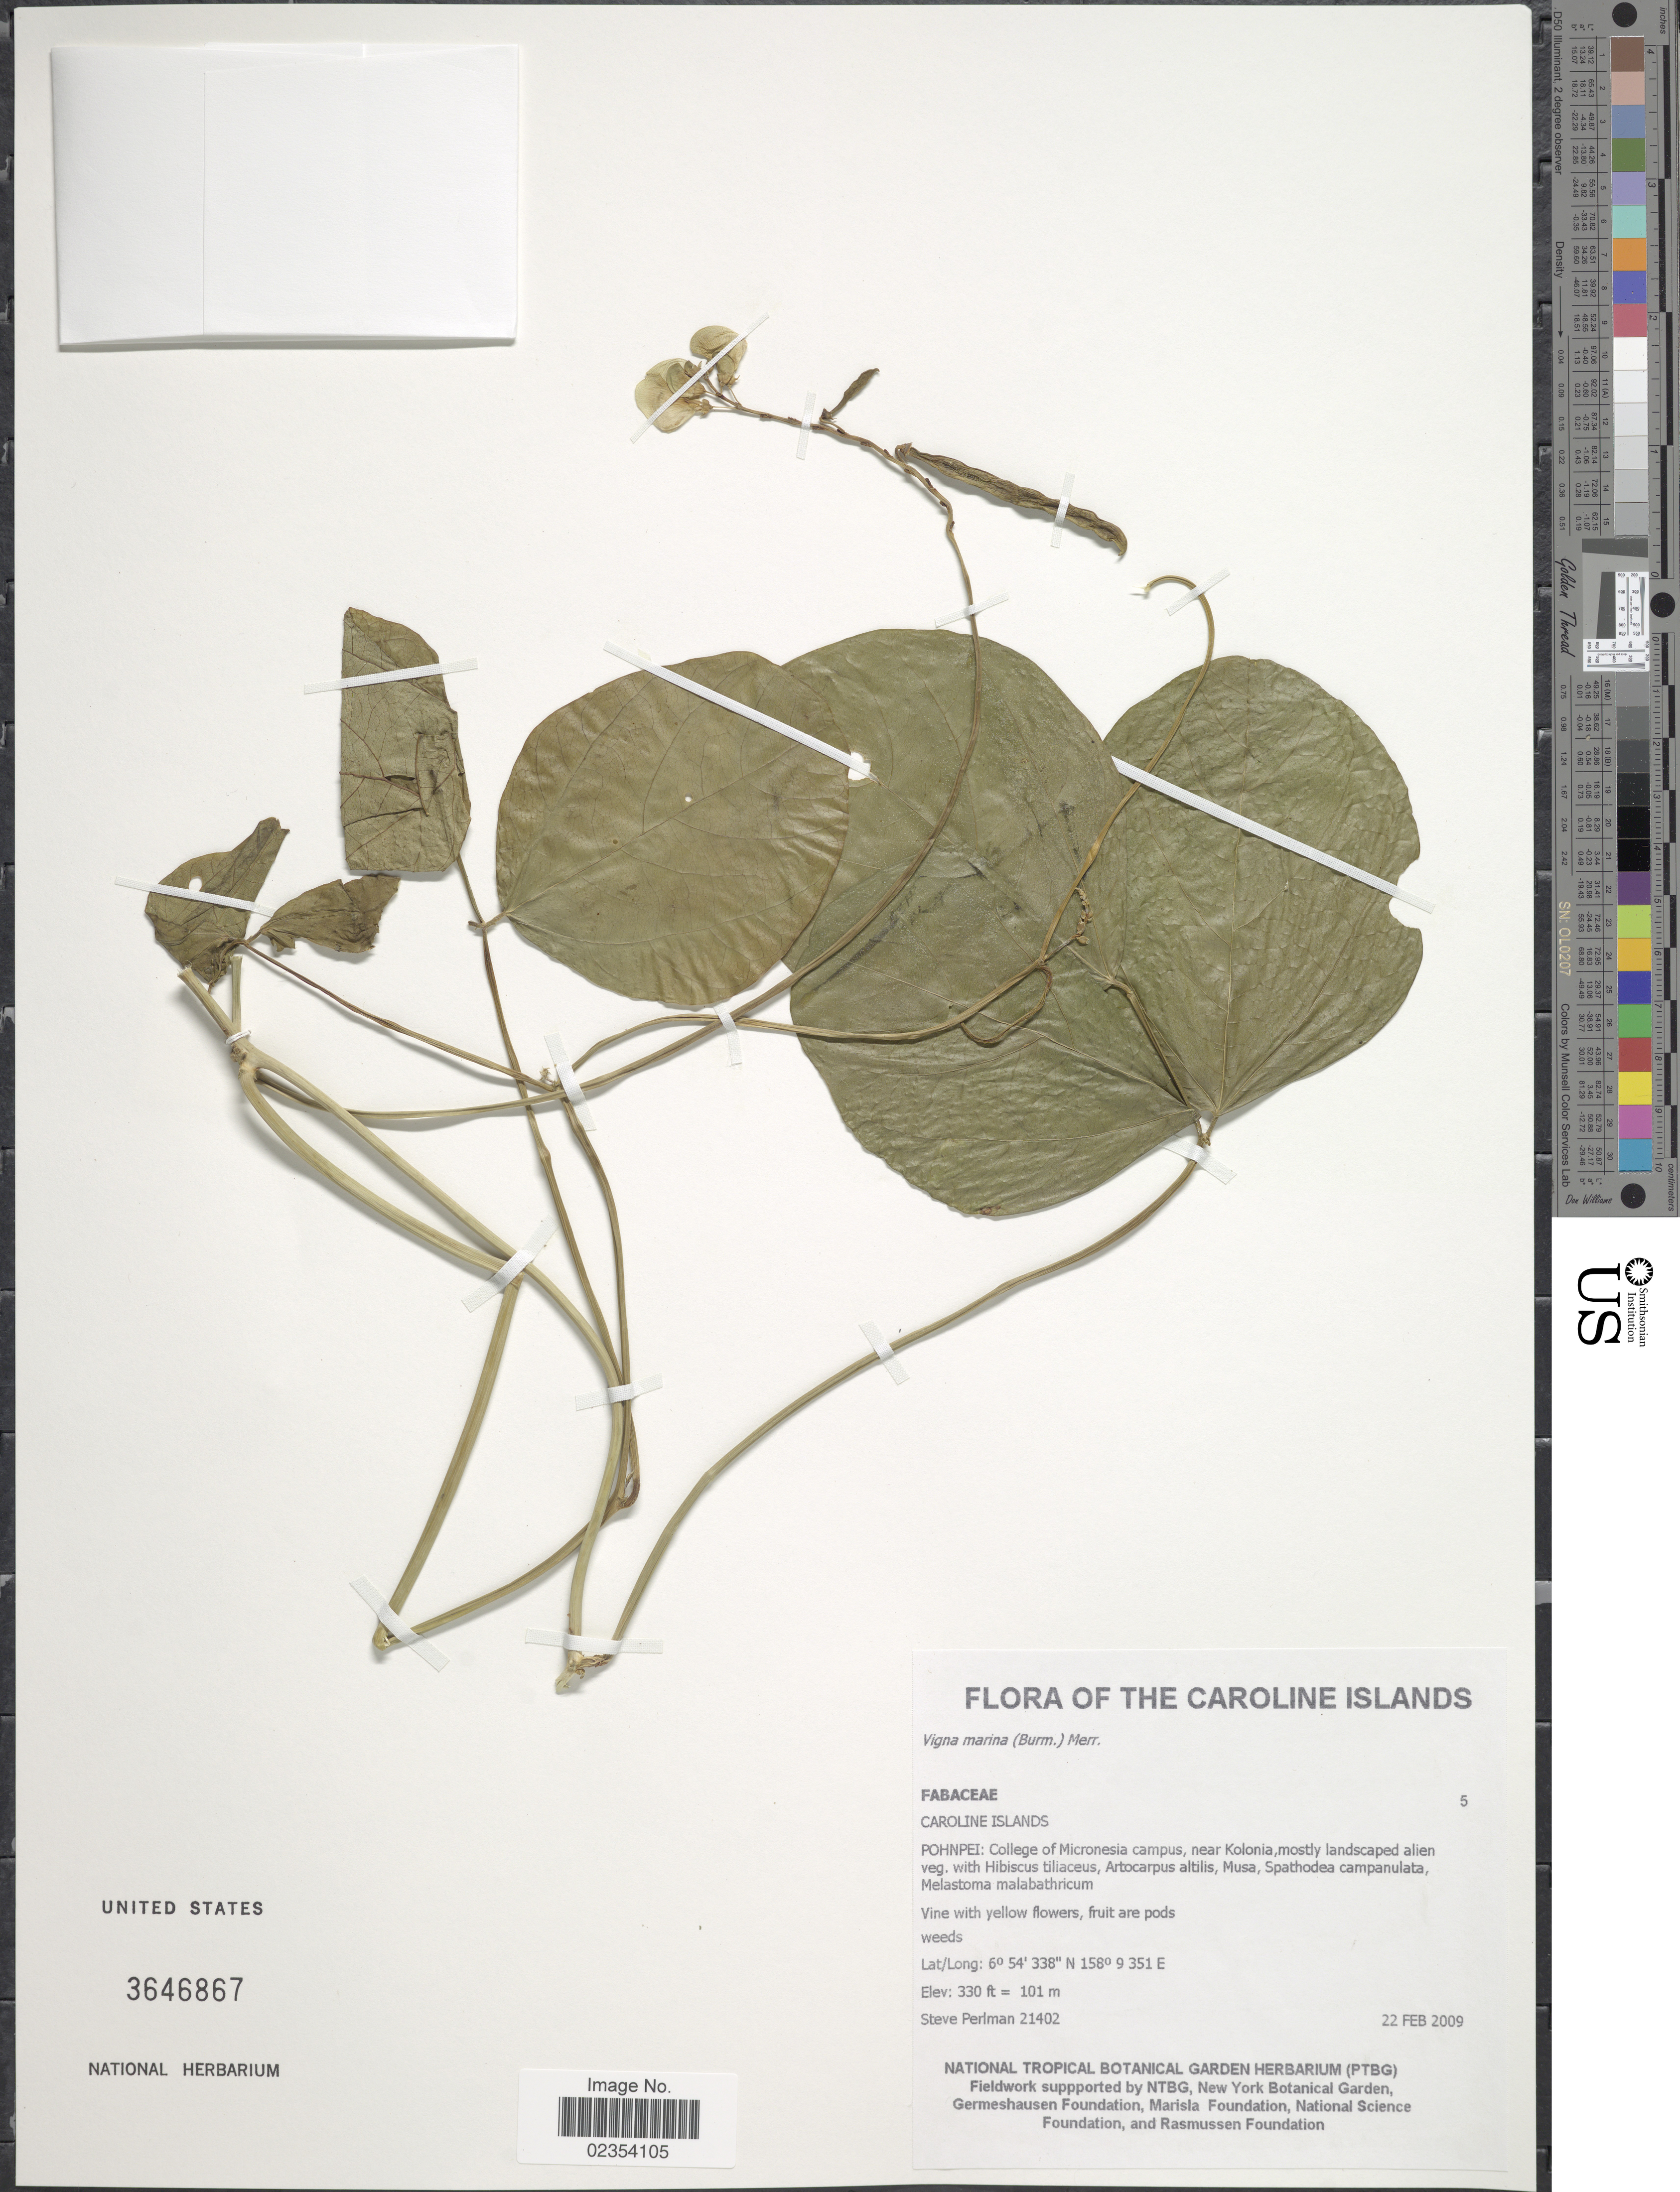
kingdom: Plantae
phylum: Tracheophyta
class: Magnoliopsida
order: Fabales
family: Fabaceae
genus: Vigna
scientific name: Vigna marina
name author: (Burm.) Merr.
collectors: S. Perlman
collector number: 21402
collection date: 2009-02-22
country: Micronesia, Federated States of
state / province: Pohnpei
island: Pohnpei [Ponape]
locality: Caroline Islands. Pohnpei: College of Micronesia campus, near Kolonia, mostly landscaped alien veg.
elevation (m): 101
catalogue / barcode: US 3646867